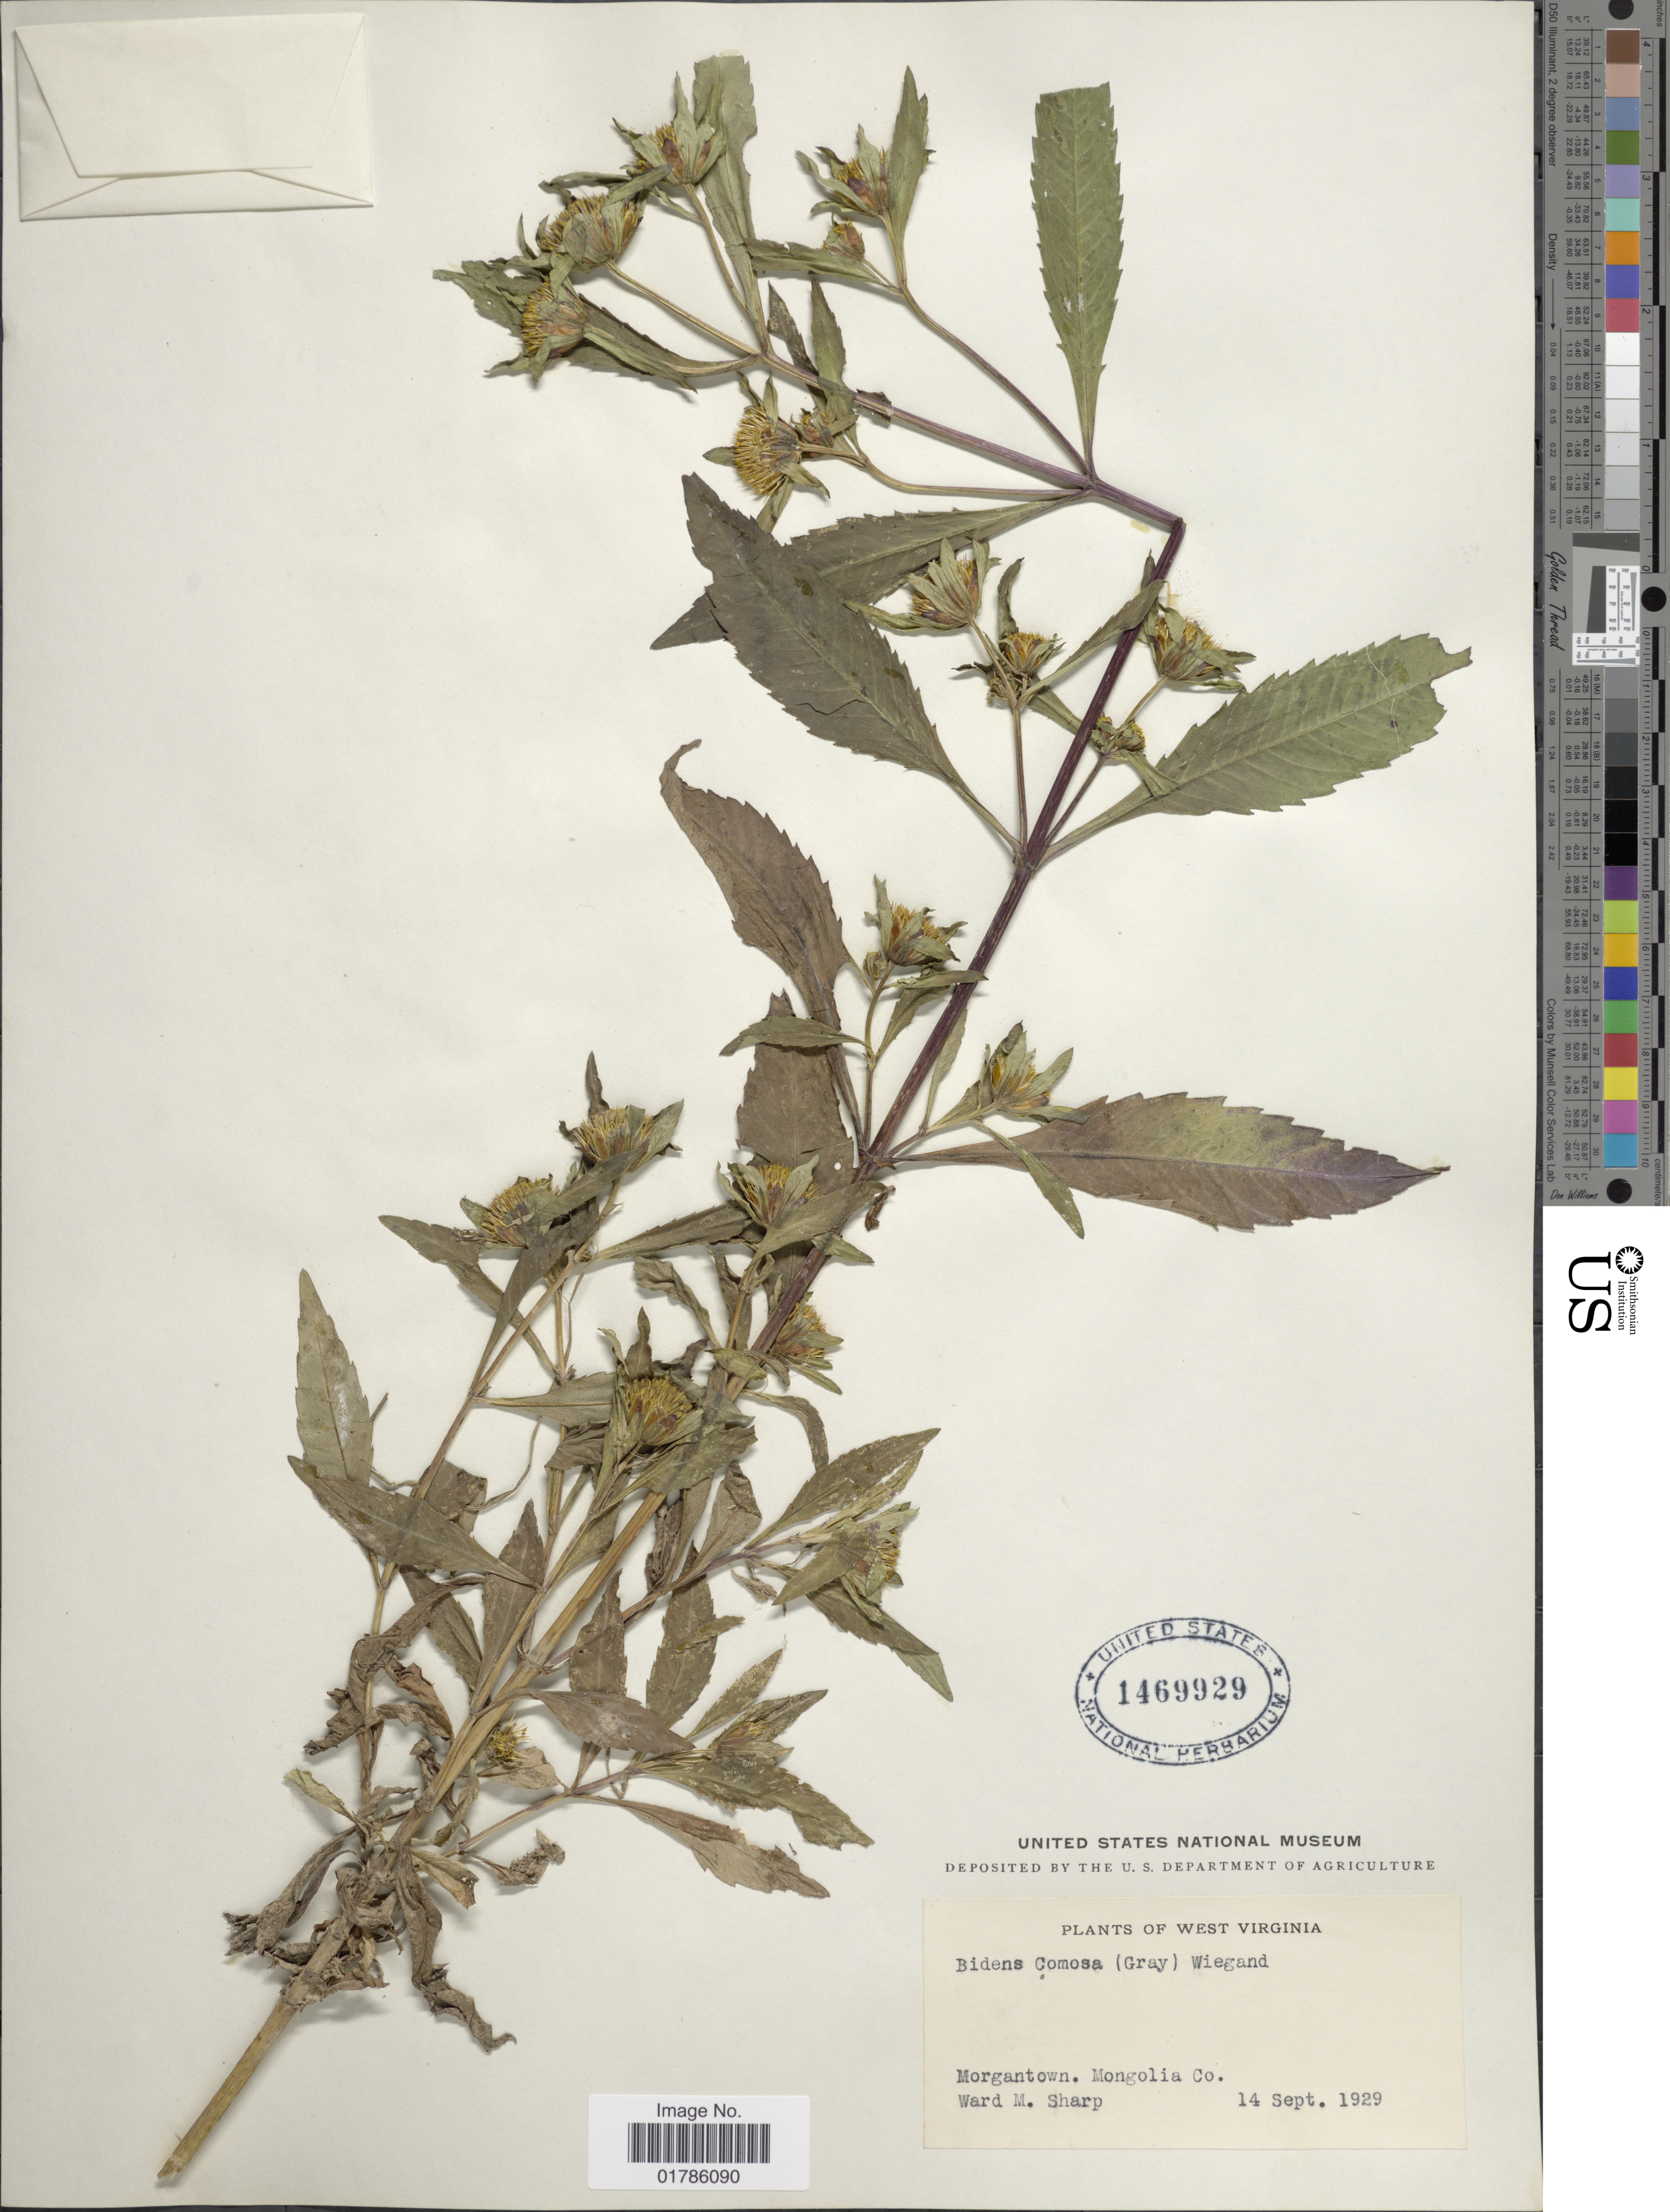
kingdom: Plantae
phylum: Tracheophyta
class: Magnoliopsida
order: Asterales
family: Asteraceae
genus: Bidens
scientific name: Bidens comosa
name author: (A. Gray) Wiegand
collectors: W. M. Sharp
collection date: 1929-09-14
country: United States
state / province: West Virginia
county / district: Monongalia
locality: Morgantown, Mongolia Co.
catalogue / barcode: US 1469929